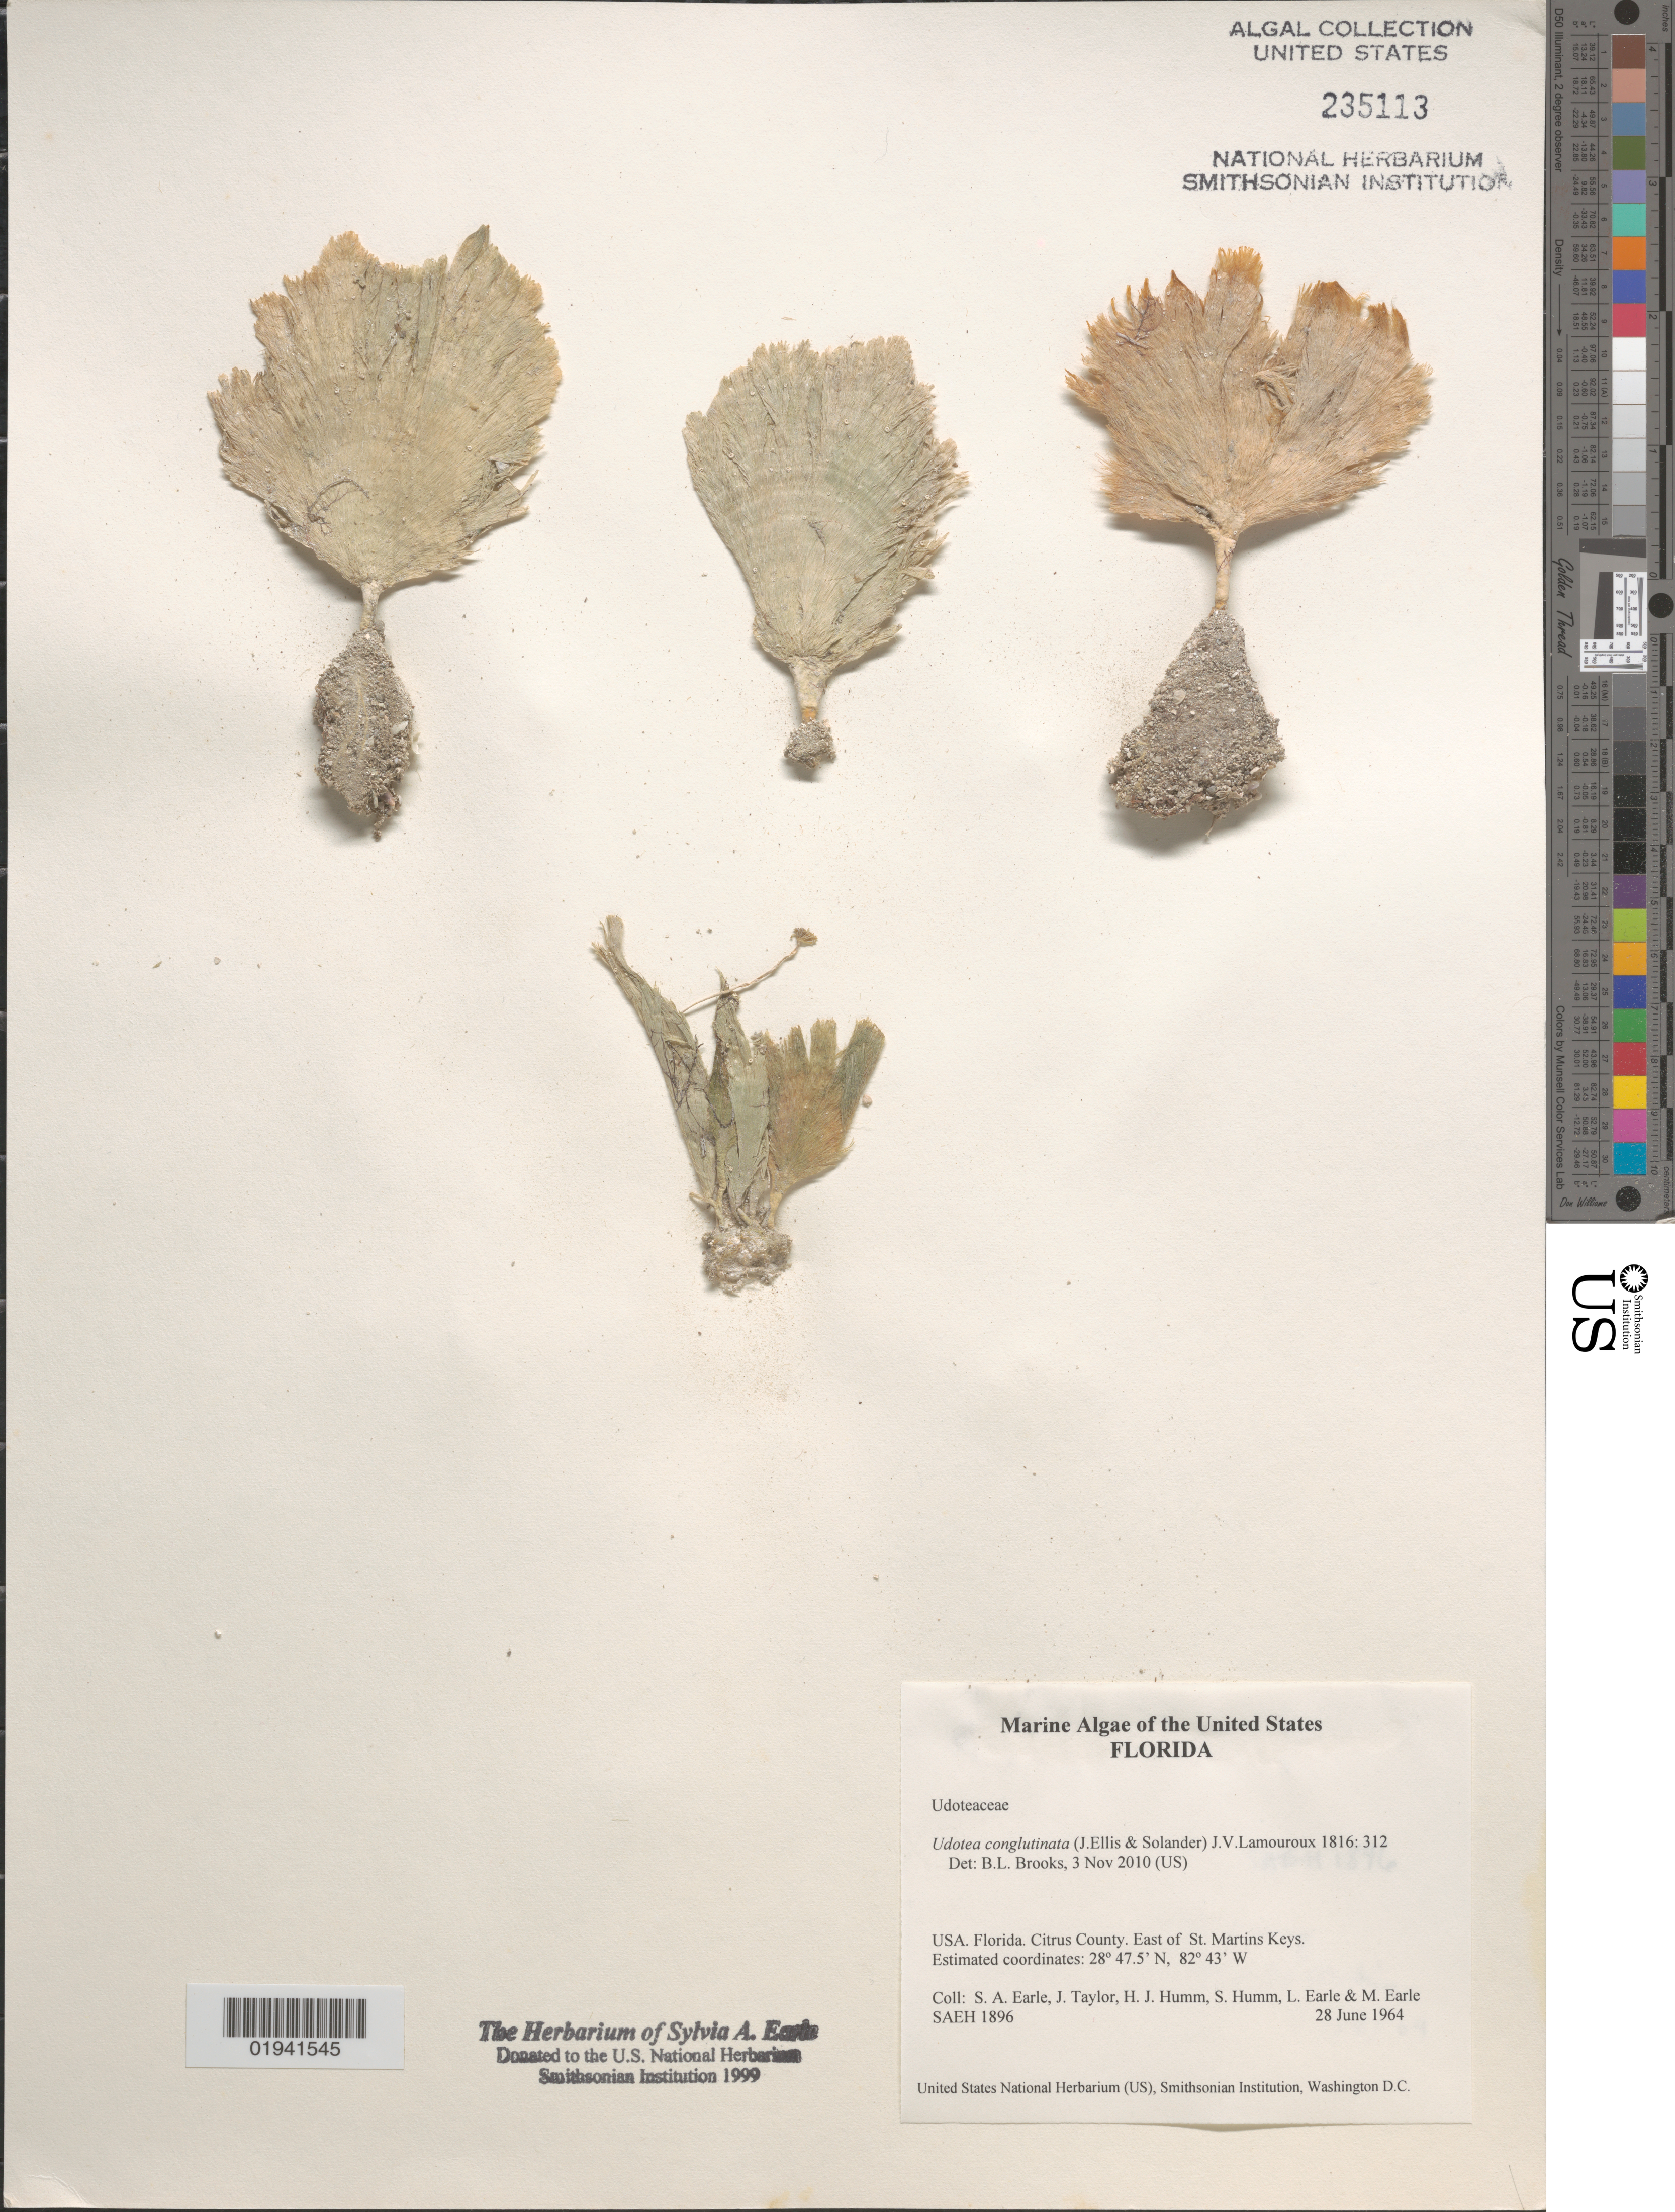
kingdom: Plantae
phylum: Chlorophyta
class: Ulvophyceae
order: Bryopsidales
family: Udoteaceae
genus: Udotea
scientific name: Udotea conglutinata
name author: (Ellis & Sol.) J.V.Lamouroux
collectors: S. A. Earle, J. Taylor, H. J. Humm, S. Humm & et al.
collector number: SAEH1896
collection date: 1964-06-28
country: United States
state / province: Florida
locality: Citrus County. East of St. Martins Keys.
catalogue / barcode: US 235113